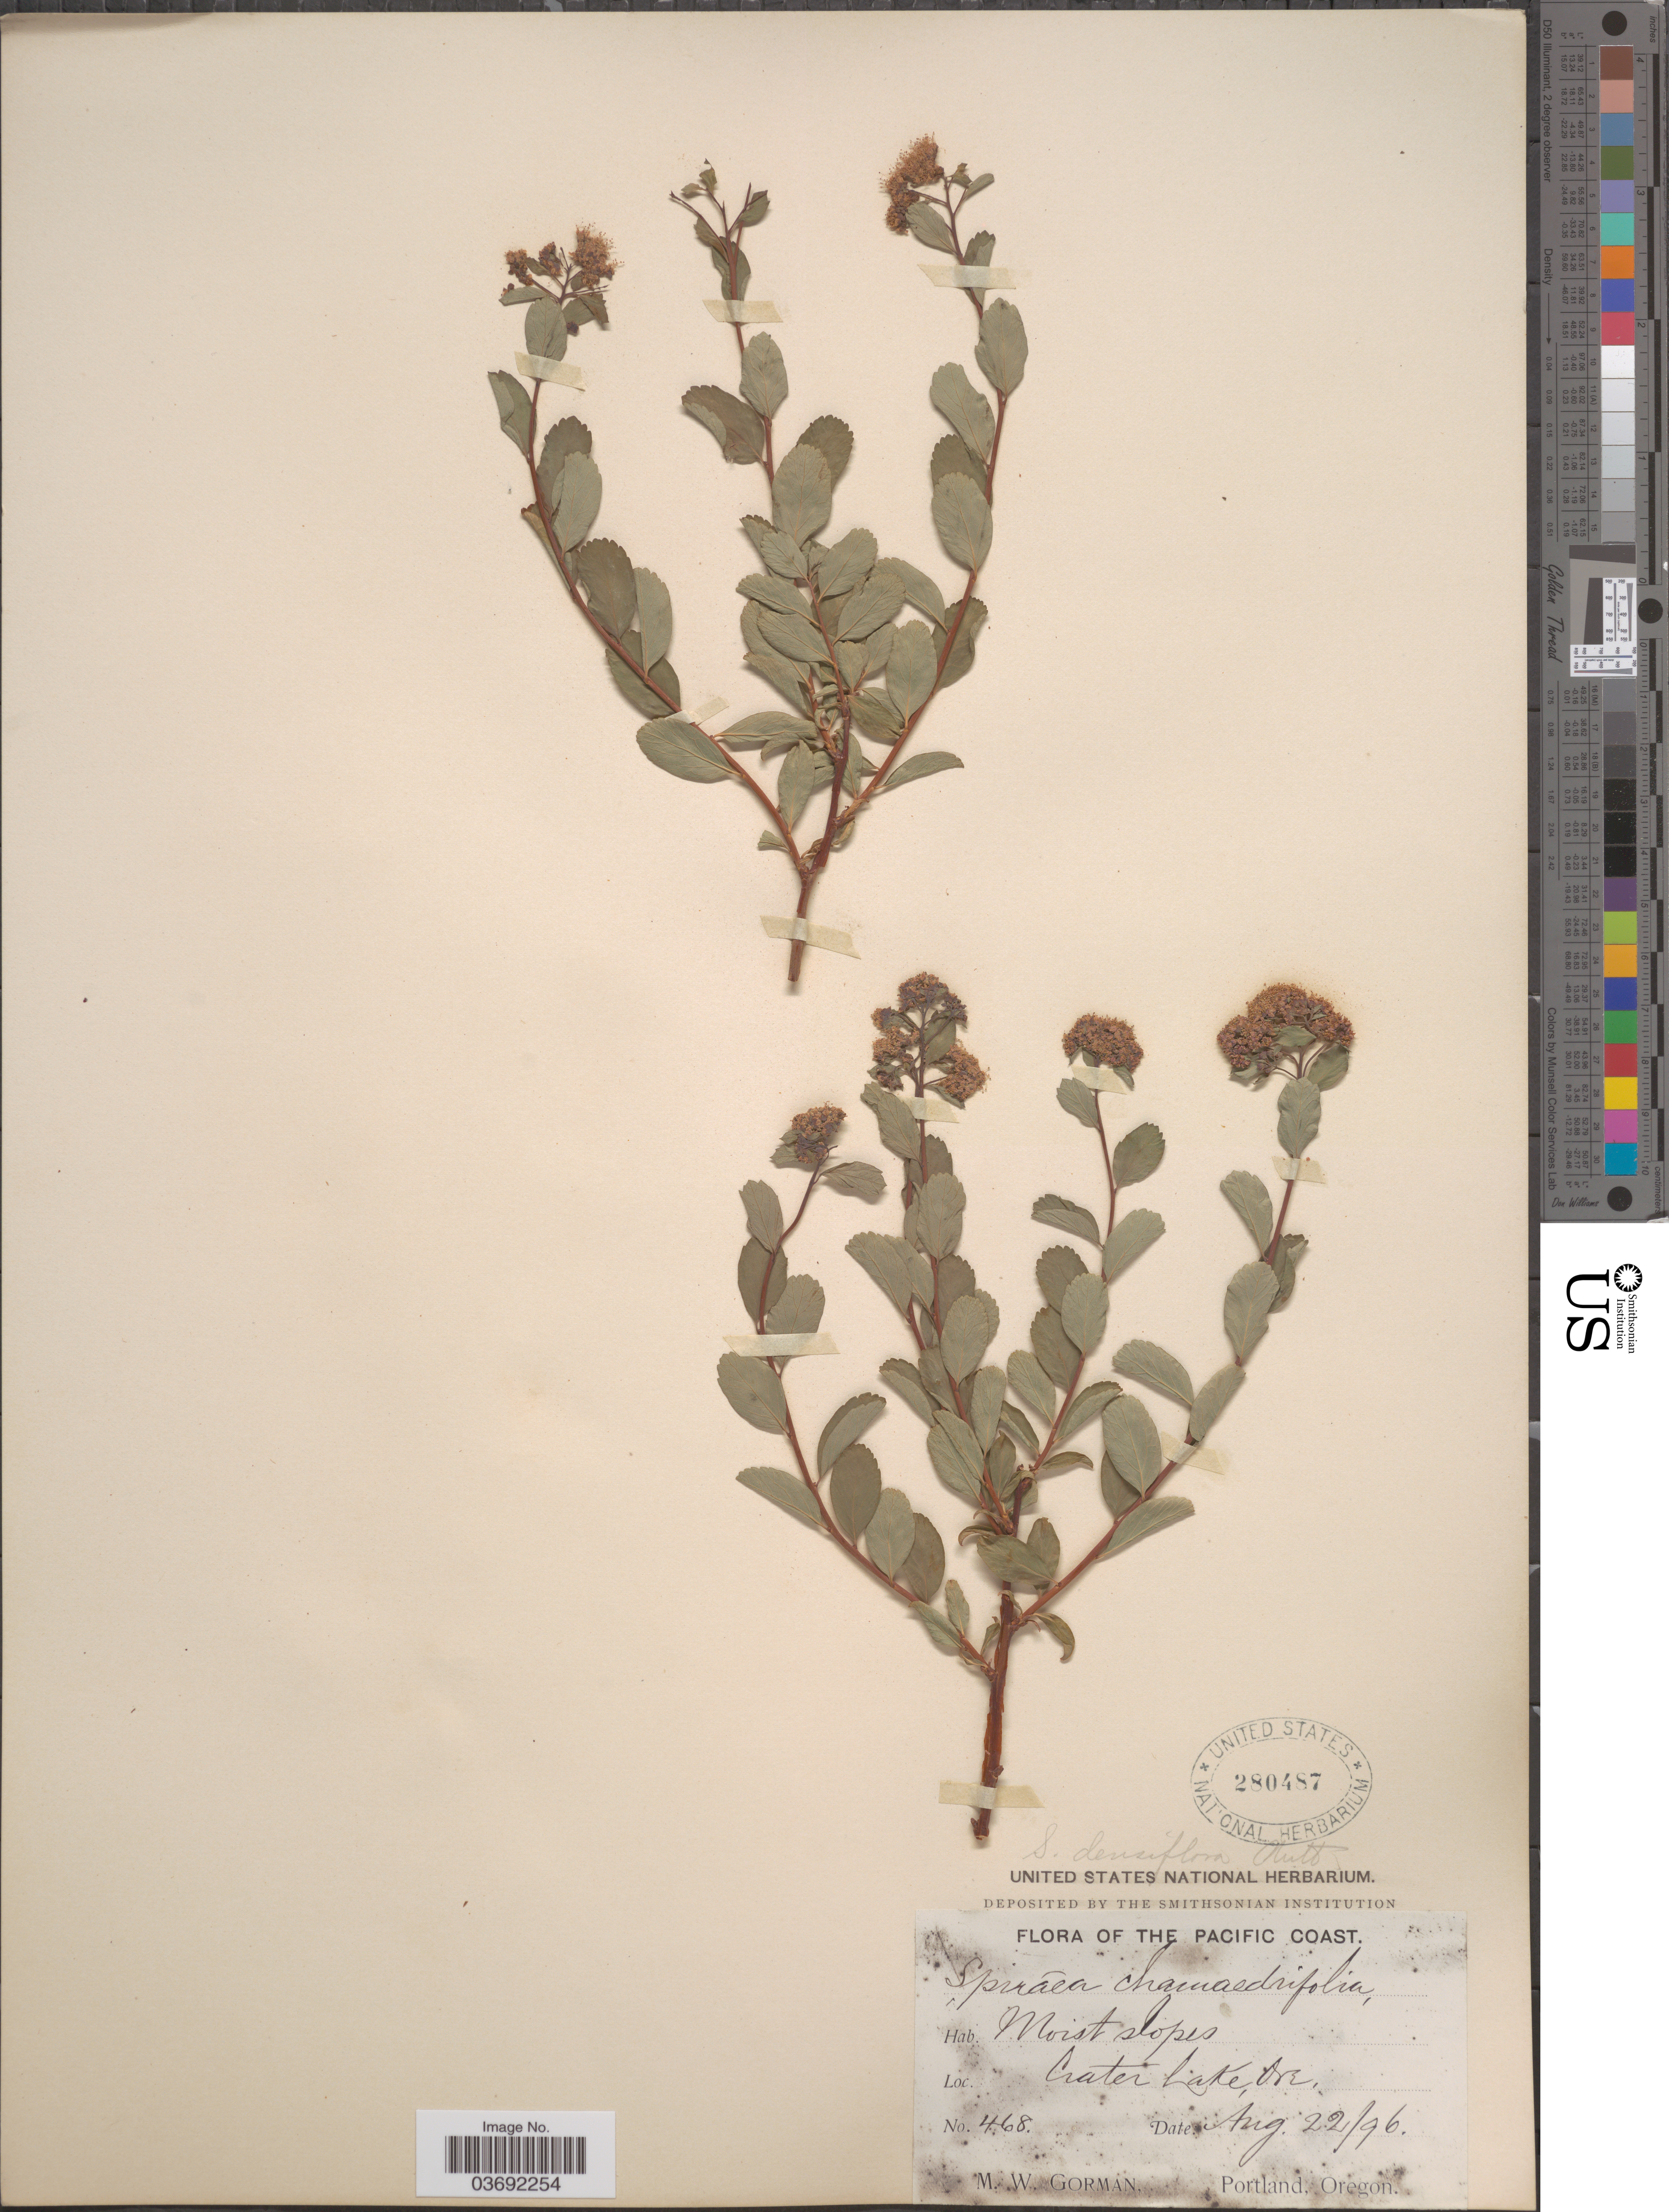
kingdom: Plantae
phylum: Tracheophyta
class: Magnoliopsida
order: Rosales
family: Rosaceae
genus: Spiraea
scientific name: Spiraea densiflora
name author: Nutt. ex Greenm.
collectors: M. W. Gorman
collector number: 468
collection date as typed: Transcribed d/m/y: 22/8/96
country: United States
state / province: Oregon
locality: The Pacific Coast. Crater Lake.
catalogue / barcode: US 280487